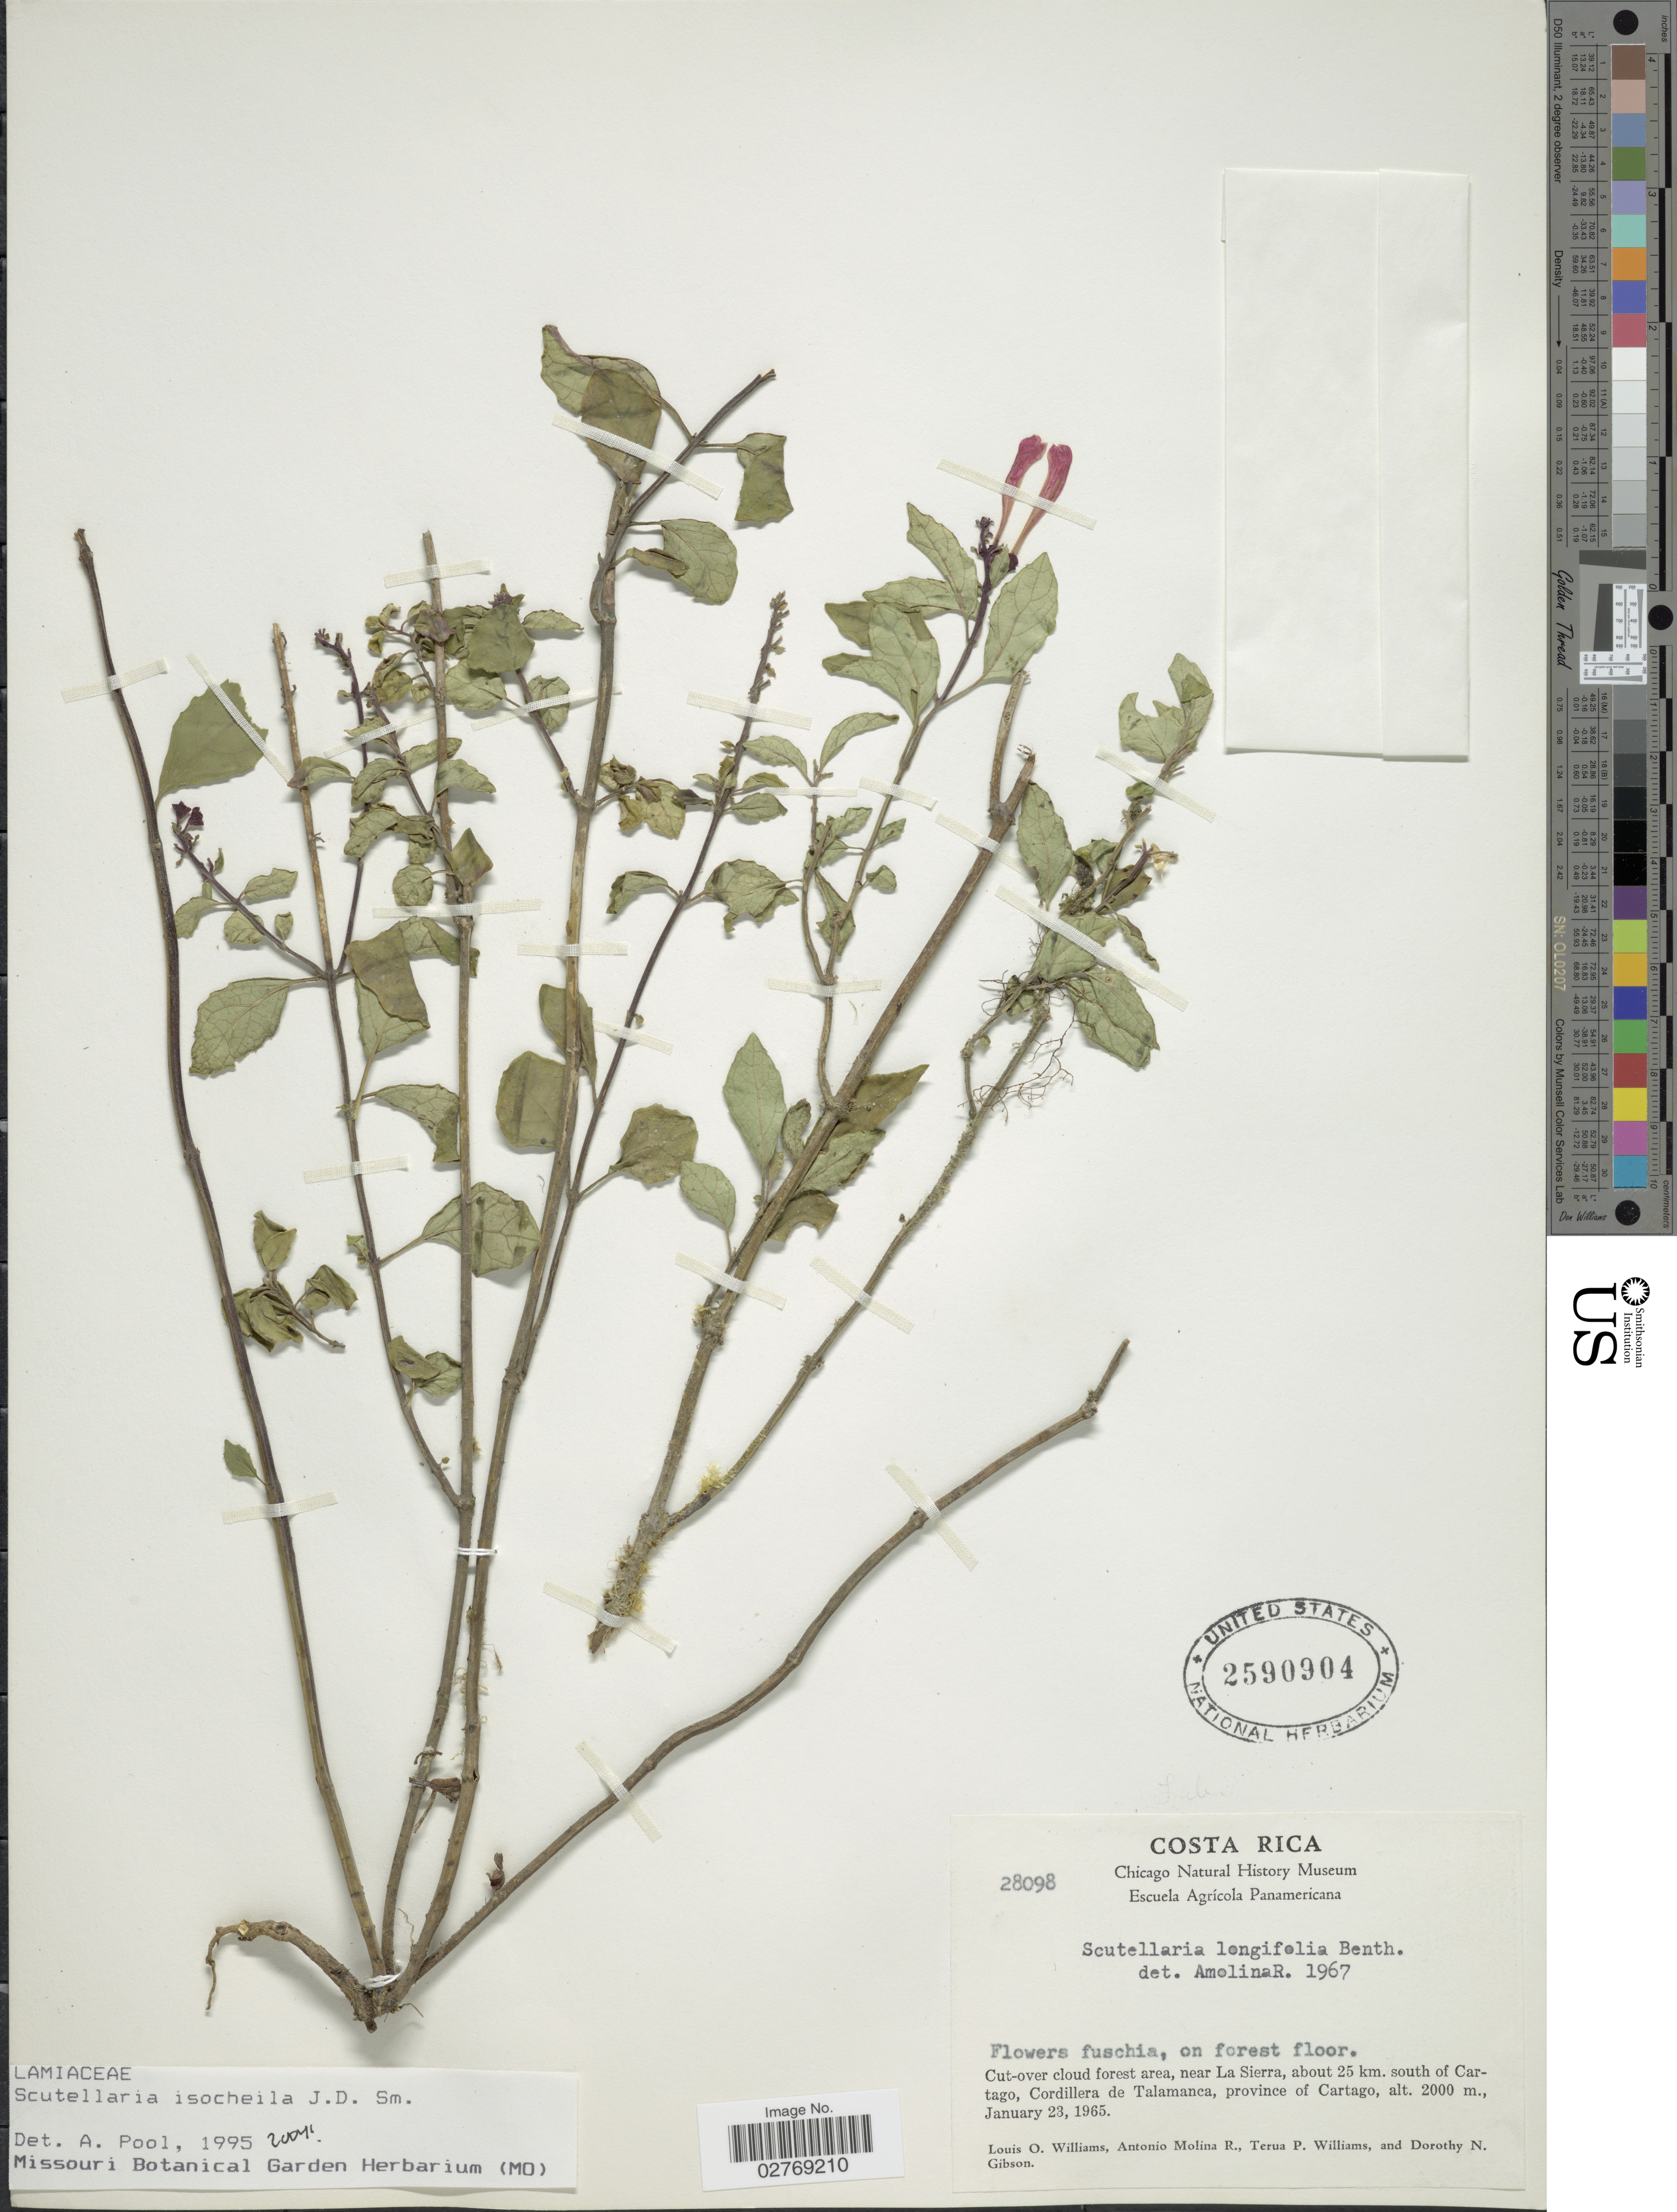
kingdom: Plantae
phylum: Tracheophyta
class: Magnoliopsida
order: Lamiales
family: Lamiaceae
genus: Scutellaria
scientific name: Scutellaria isocheila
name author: Donn. Sm.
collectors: L. O. Williams, A. Molina R., T. Williams & D. N. Gibson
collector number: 28098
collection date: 1965-01-23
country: Costa Rica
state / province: Cartago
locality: Cut-over cloud forest area, near La Sierra, about 25 km. south of Cartago, Cordillera de Talamanca.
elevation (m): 2000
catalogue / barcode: US 2590904